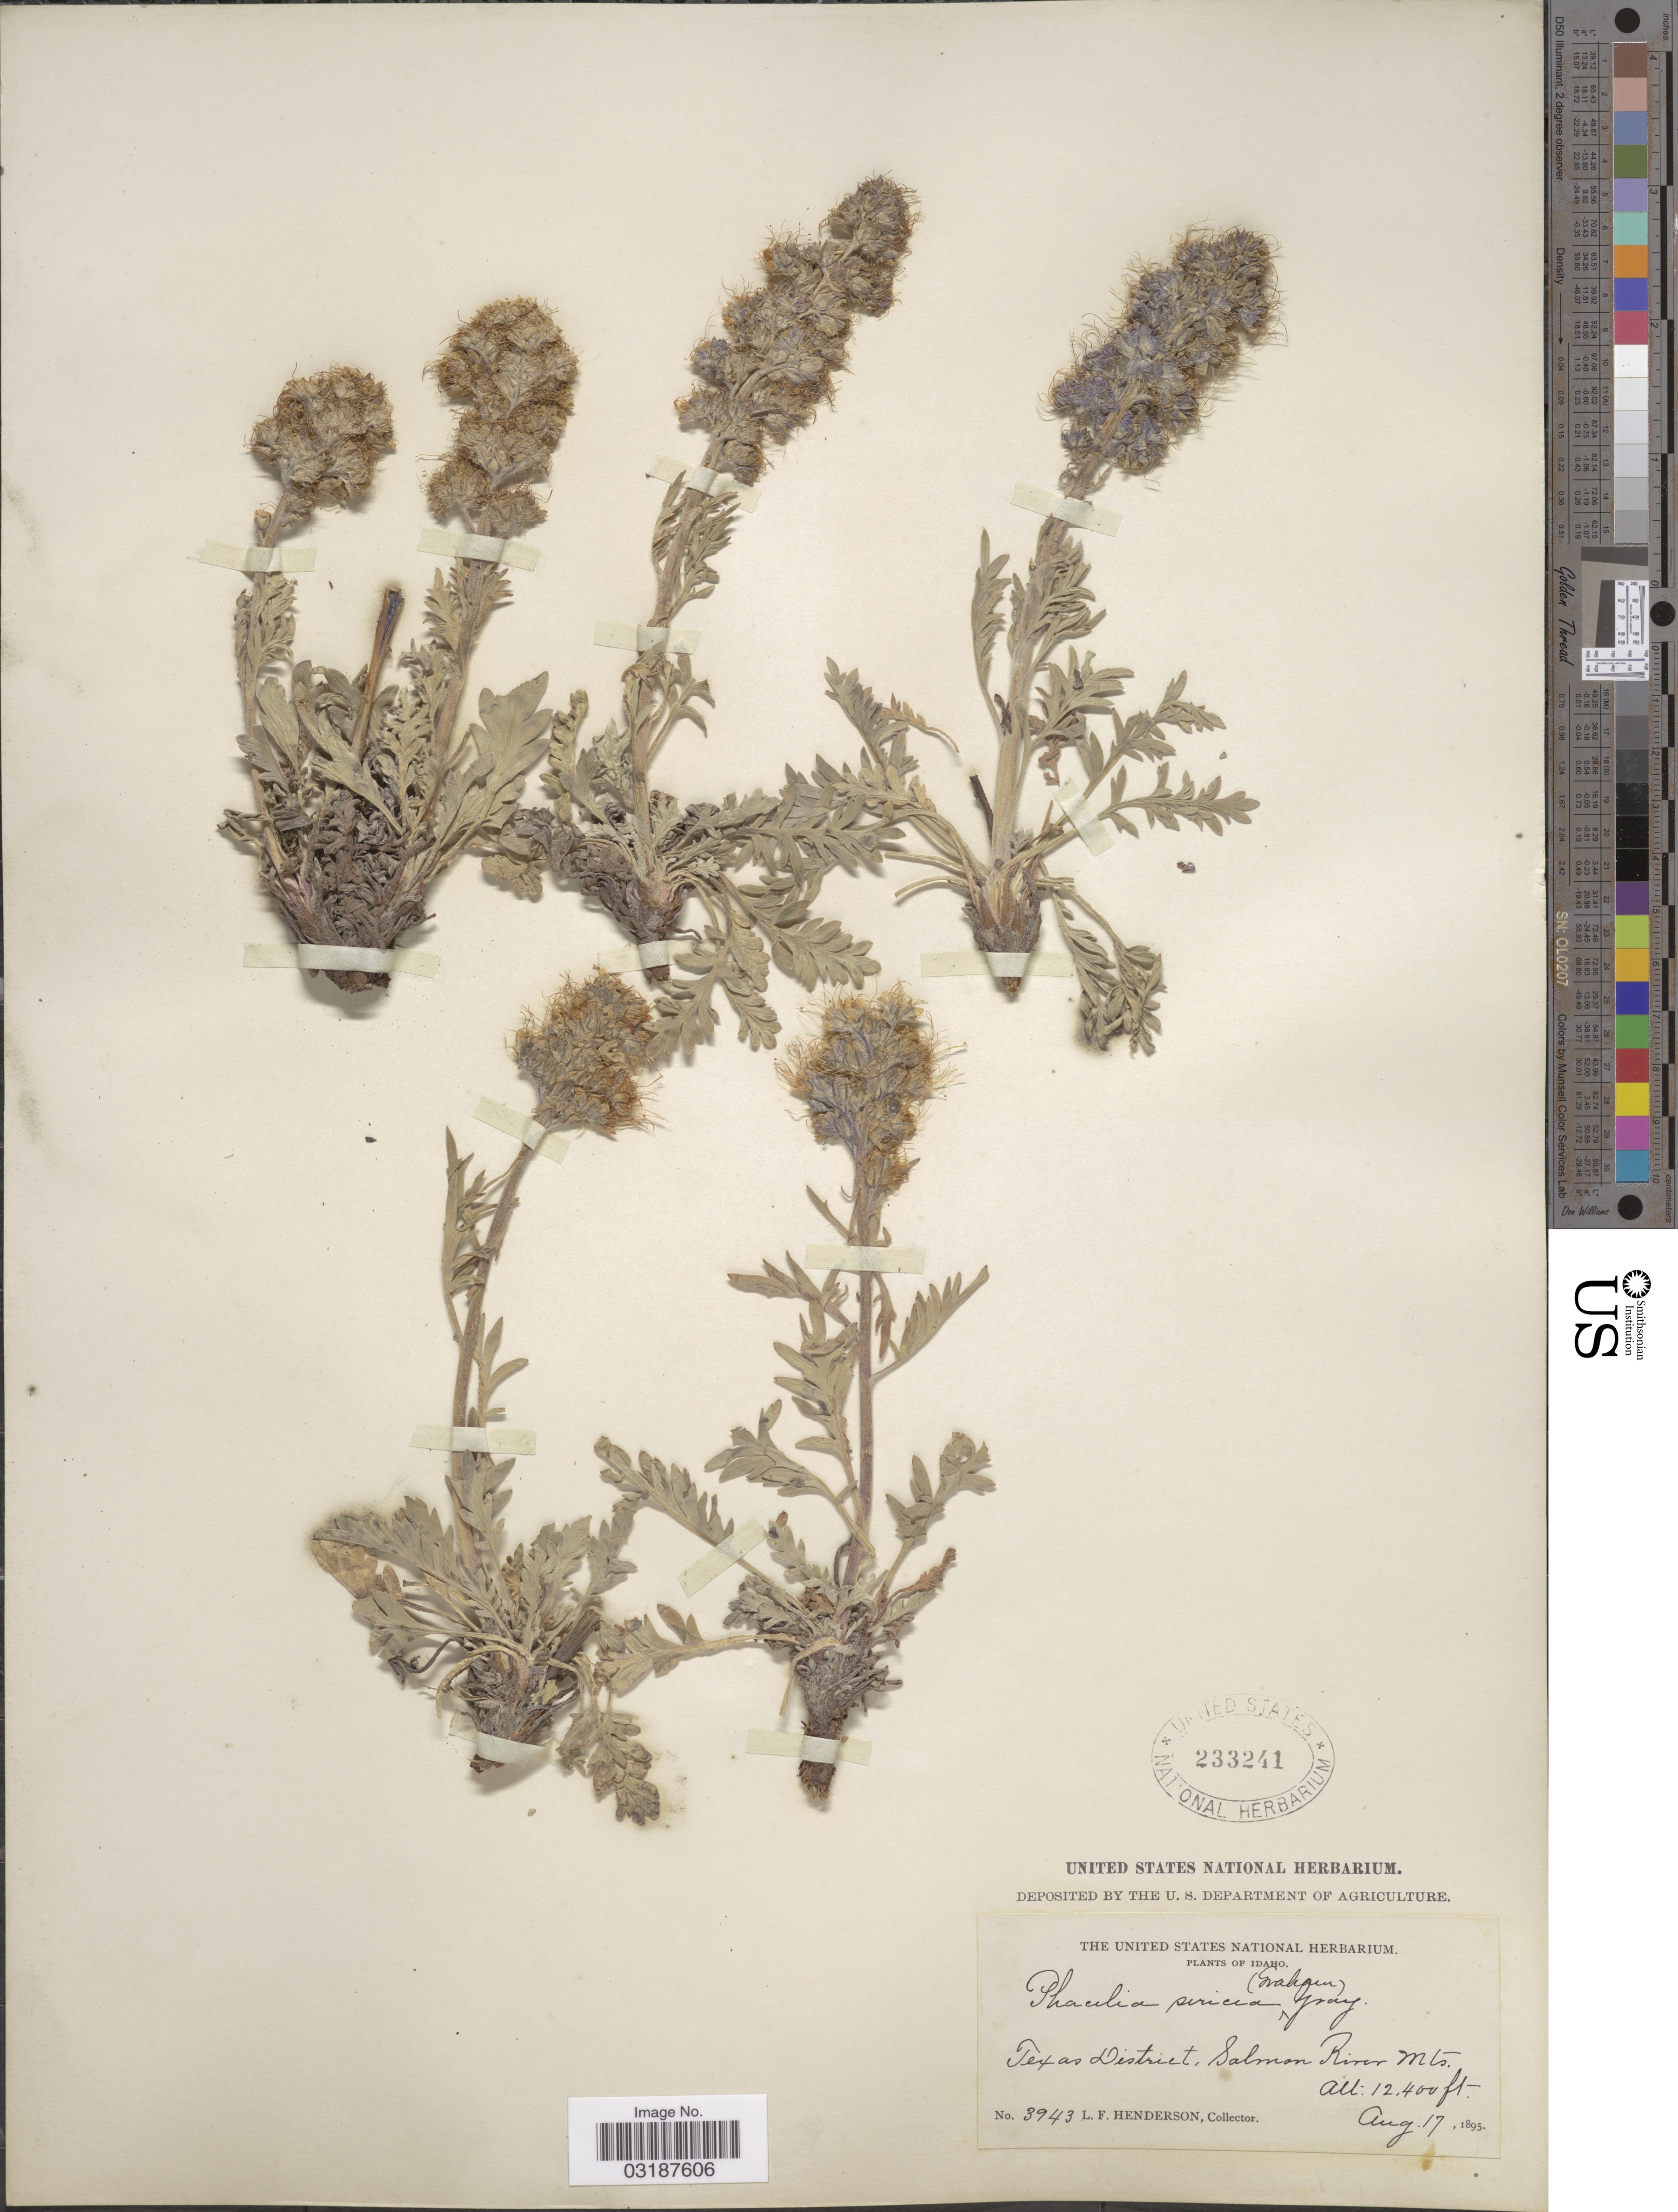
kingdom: Plantae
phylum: Tracheophyta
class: Magnoliopsida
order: Boraginales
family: Hydrophyllaceae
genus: Phacelia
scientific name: Phacelia sericea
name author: (Graham) A. Gray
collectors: L. Henderson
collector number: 3943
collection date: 1895-08-17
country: United States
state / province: Idaho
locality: Texas District, Salmon River Mts.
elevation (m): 3780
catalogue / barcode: US 233241